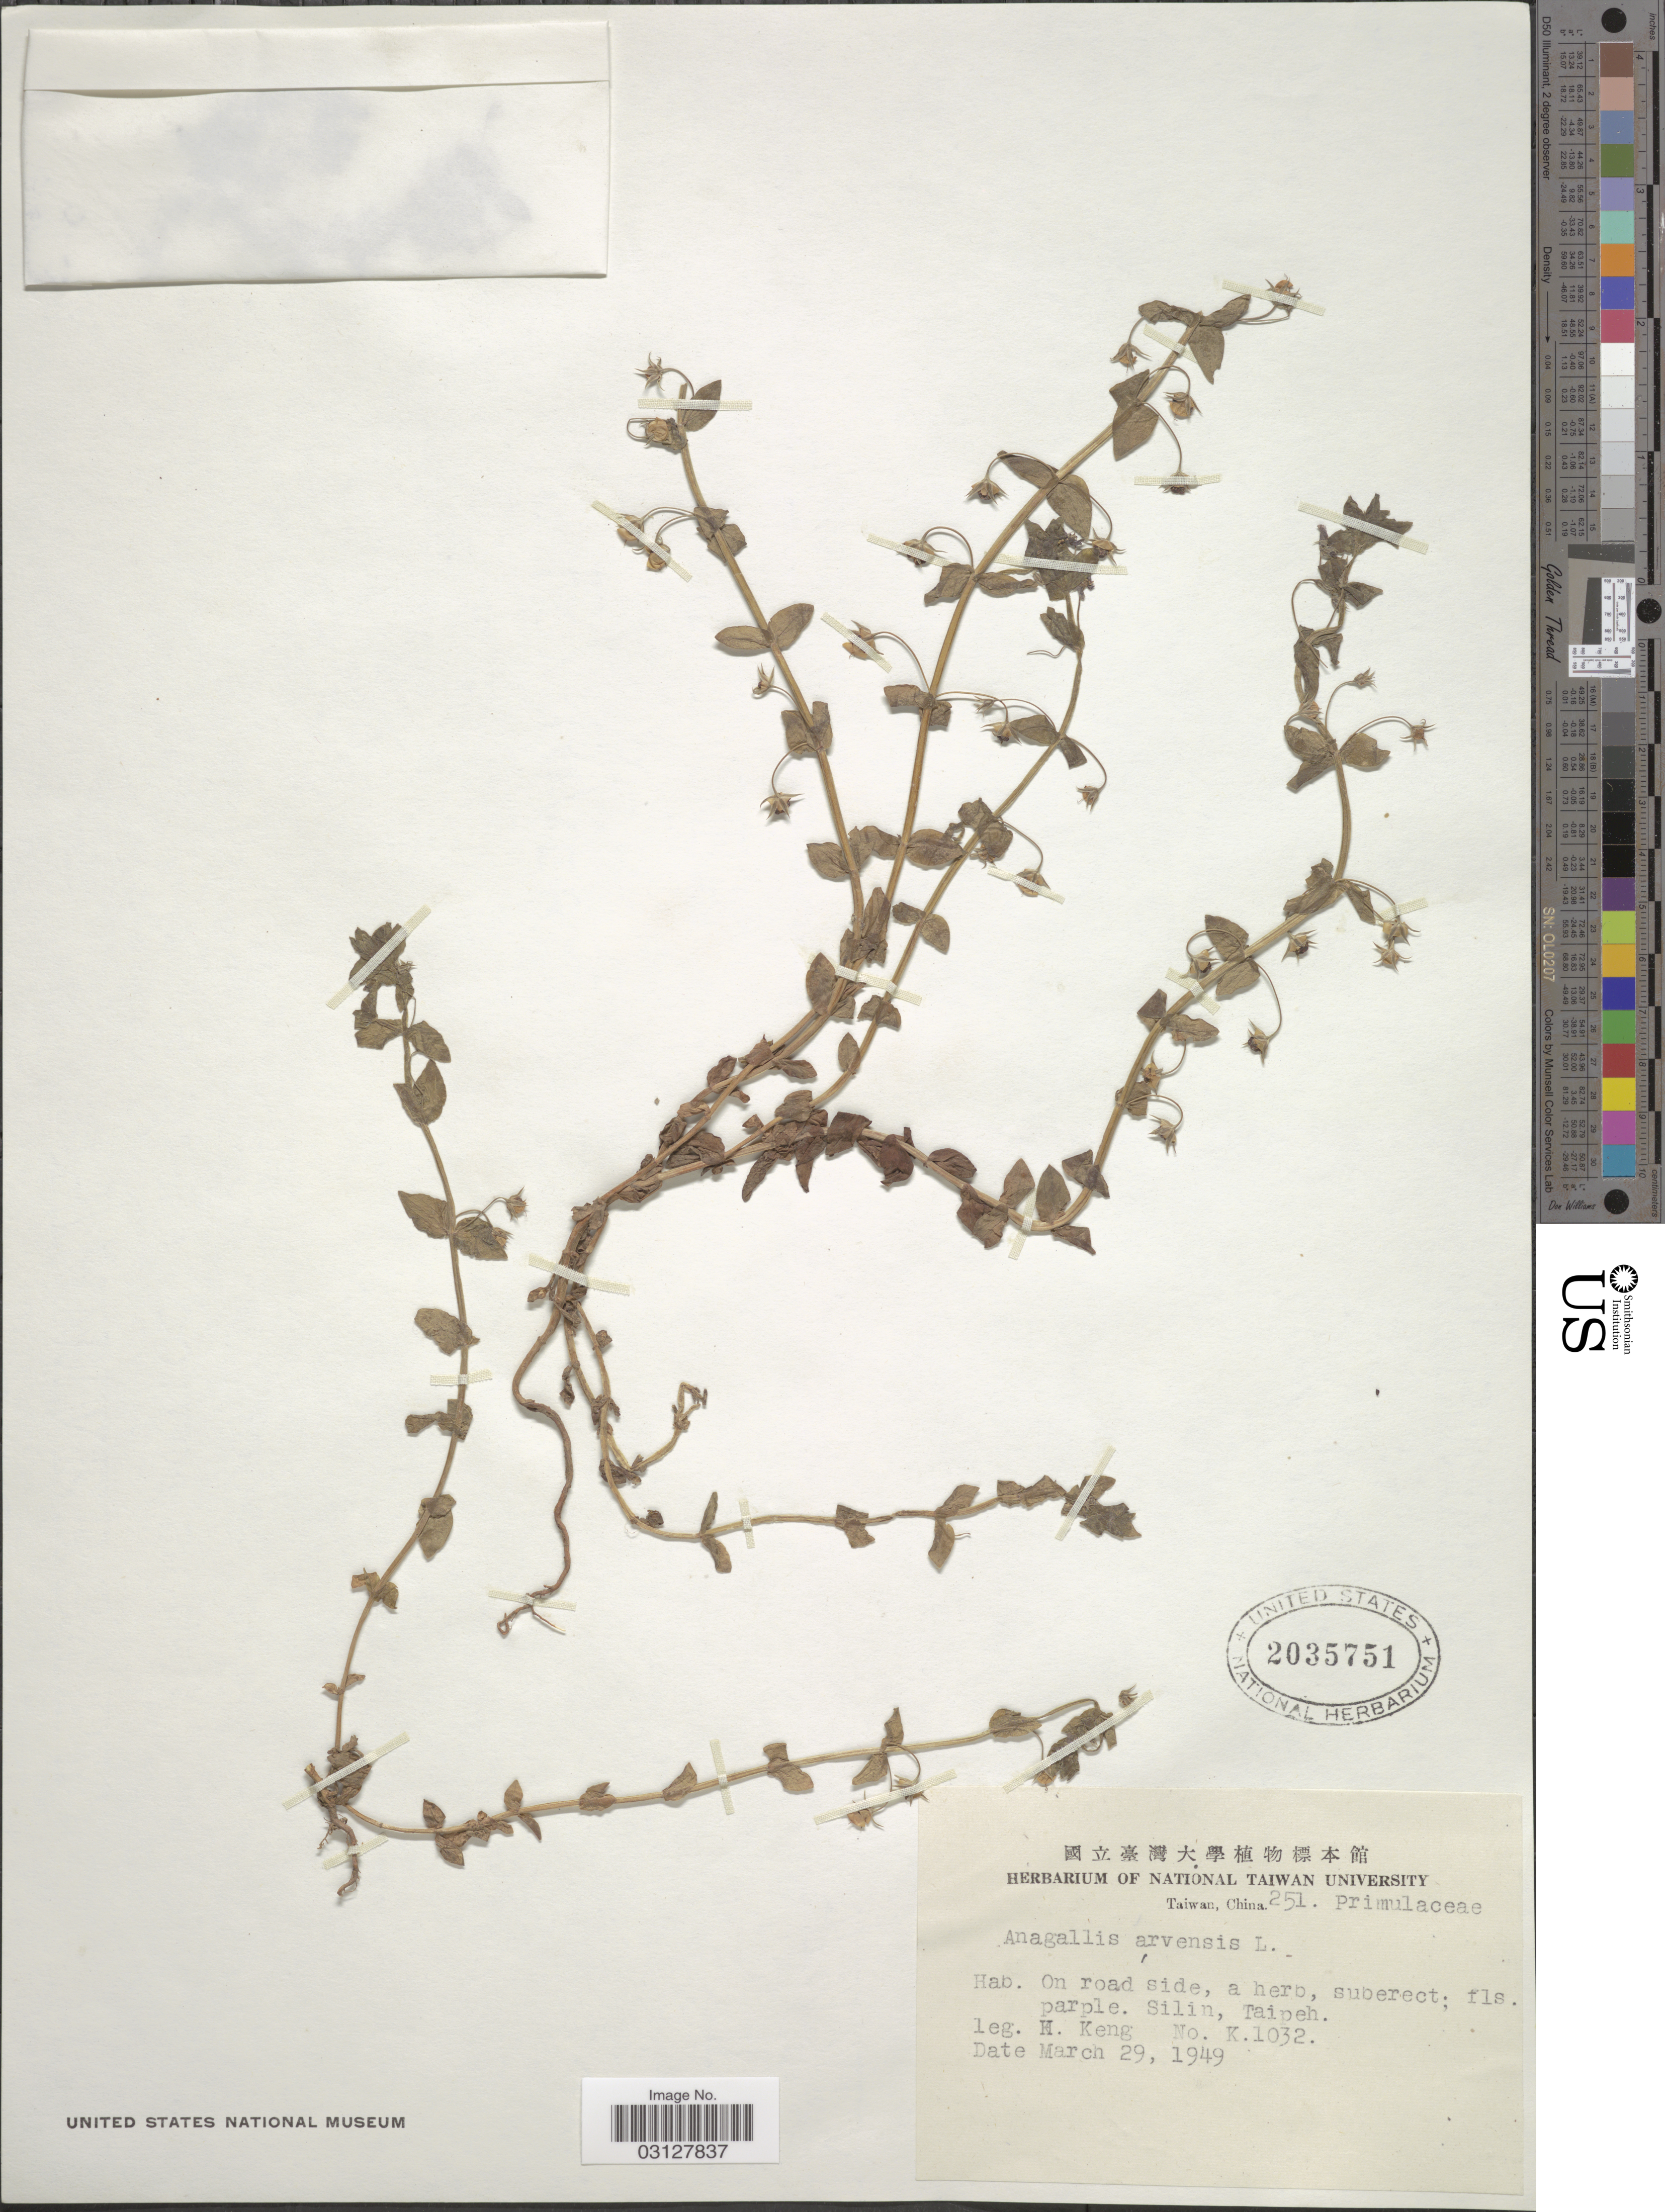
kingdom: Plantae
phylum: Tracheophyta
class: Magnoliopsida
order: Ericales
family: Primulaceae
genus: Anagallis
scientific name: Anagallis arvensis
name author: L.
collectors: H. Keng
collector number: K.1032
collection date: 1949-03-29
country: Taiwan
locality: On road side, Silin, Taipeh.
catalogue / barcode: US 2035751